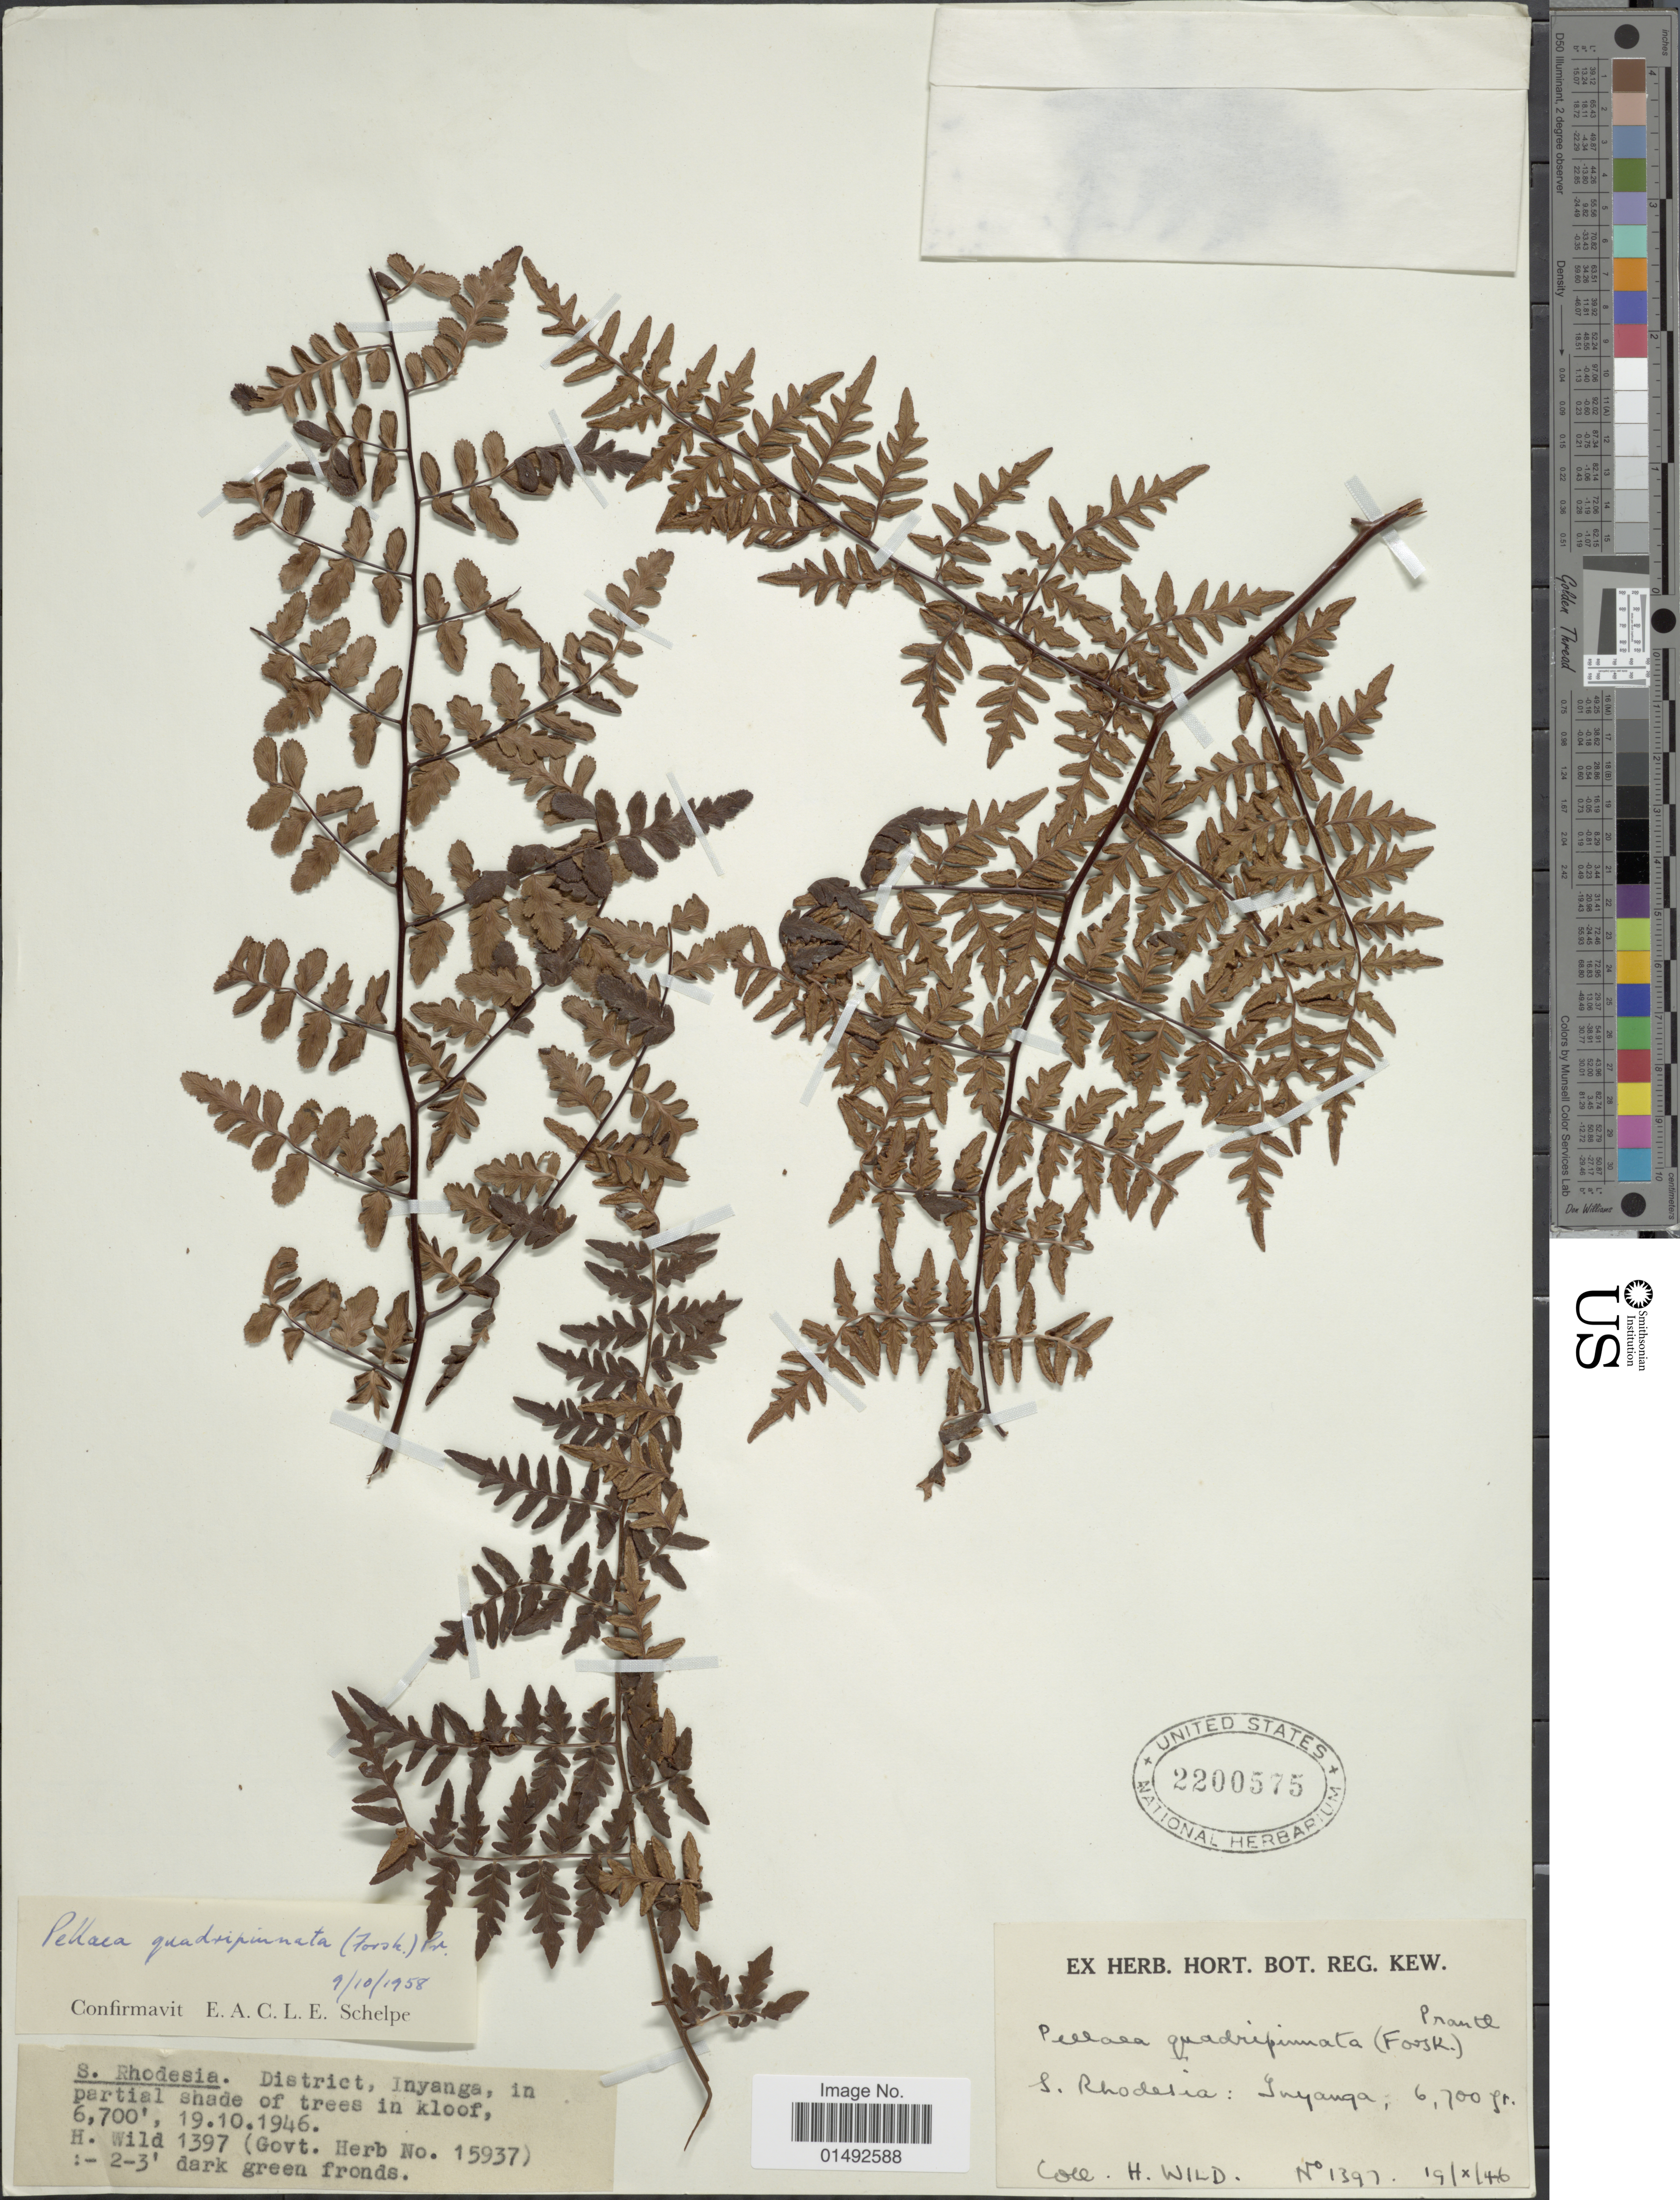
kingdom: Plantae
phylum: Tracheophyta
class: Polypodiopsida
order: Polypodiales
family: Pteridaceae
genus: Pellaea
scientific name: Pellaea quadripinnata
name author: (Forssk.) Prantl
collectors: H. Wild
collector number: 1397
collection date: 1946-10-19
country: Zimbabwe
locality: S. Rhodesia, District Inyanga, in partial shade of trees in kloof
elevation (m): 2042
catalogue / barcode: US 2200575